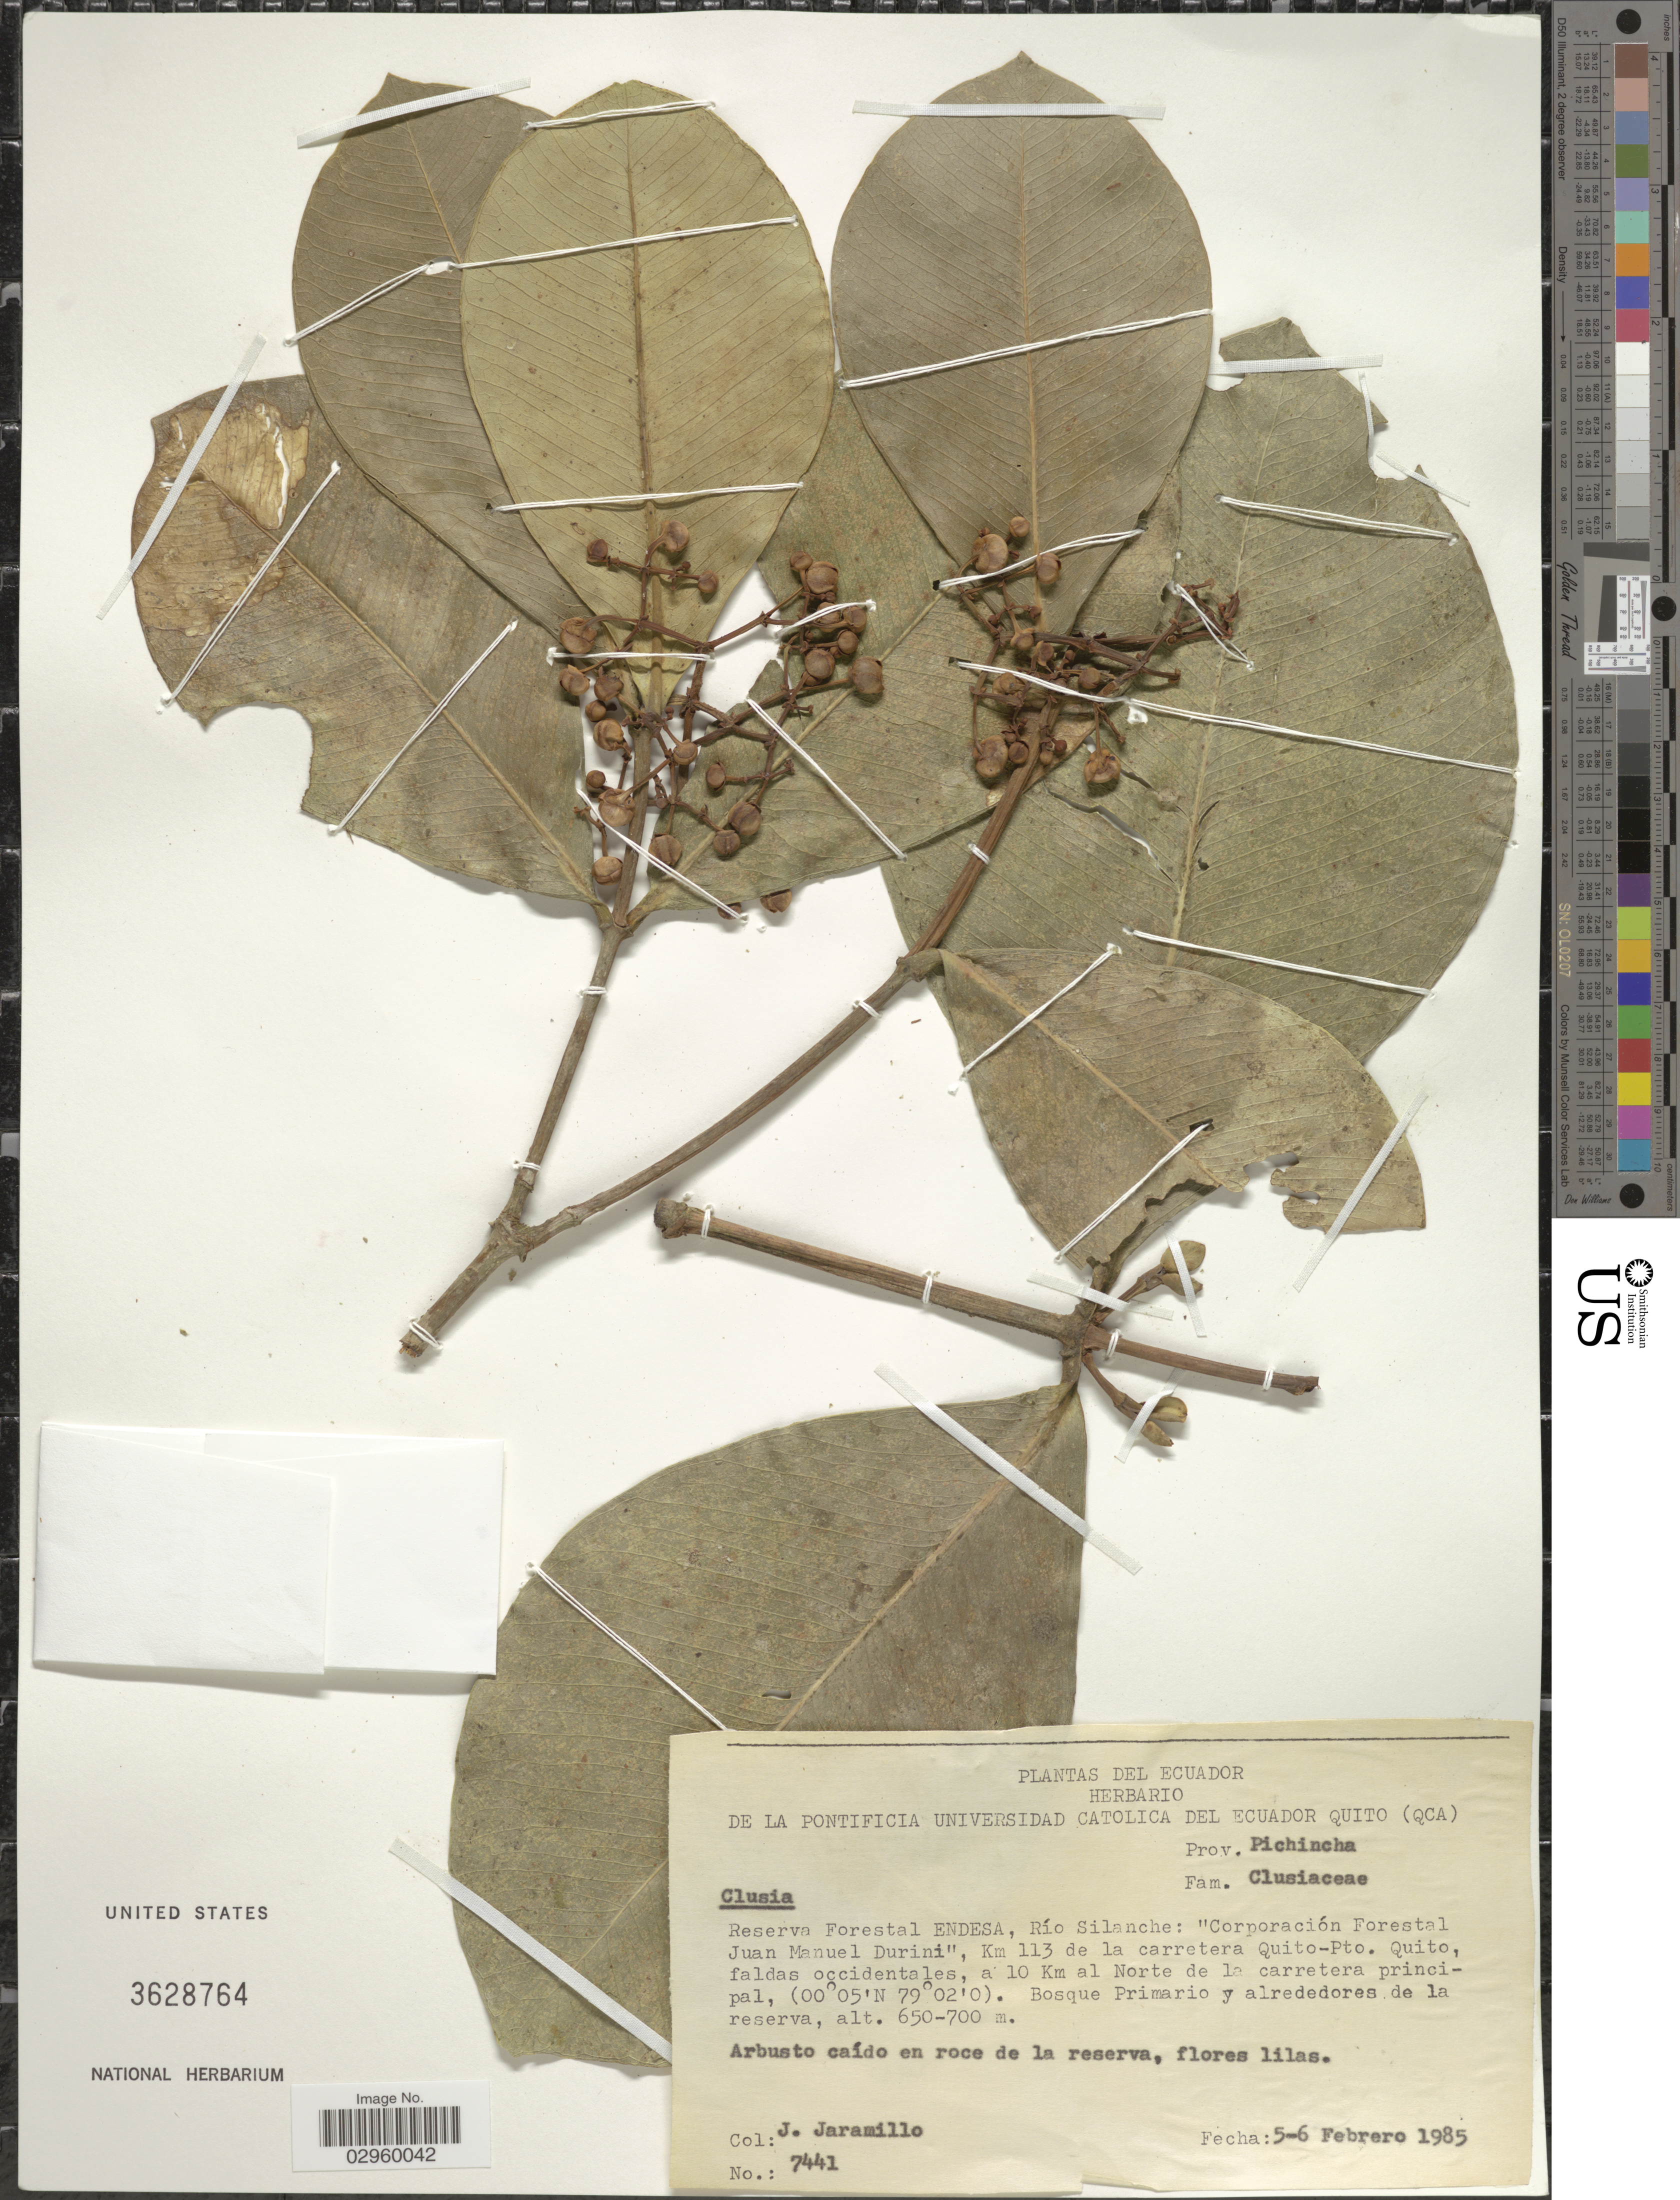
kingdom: Plantae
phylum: Tracheophyta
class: Magnoliopsida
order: Malpighiales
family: Clusiaceae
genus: Clusia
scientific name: Clusia sp.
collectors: J. Jaramillo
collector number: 7441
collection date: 1985-02-05/1985-02-06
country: Ecuador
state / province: Pichincha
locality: Reserva Forestal ENDESA, Río Silanche: "Corporación Forestal Juan Manuel Durini", Km 113 de la carretera Quito-Pto. Quito, faldas occidentales, a 10 Km al Norte de la carretera principal.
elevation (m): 650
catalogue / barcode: US 3628764